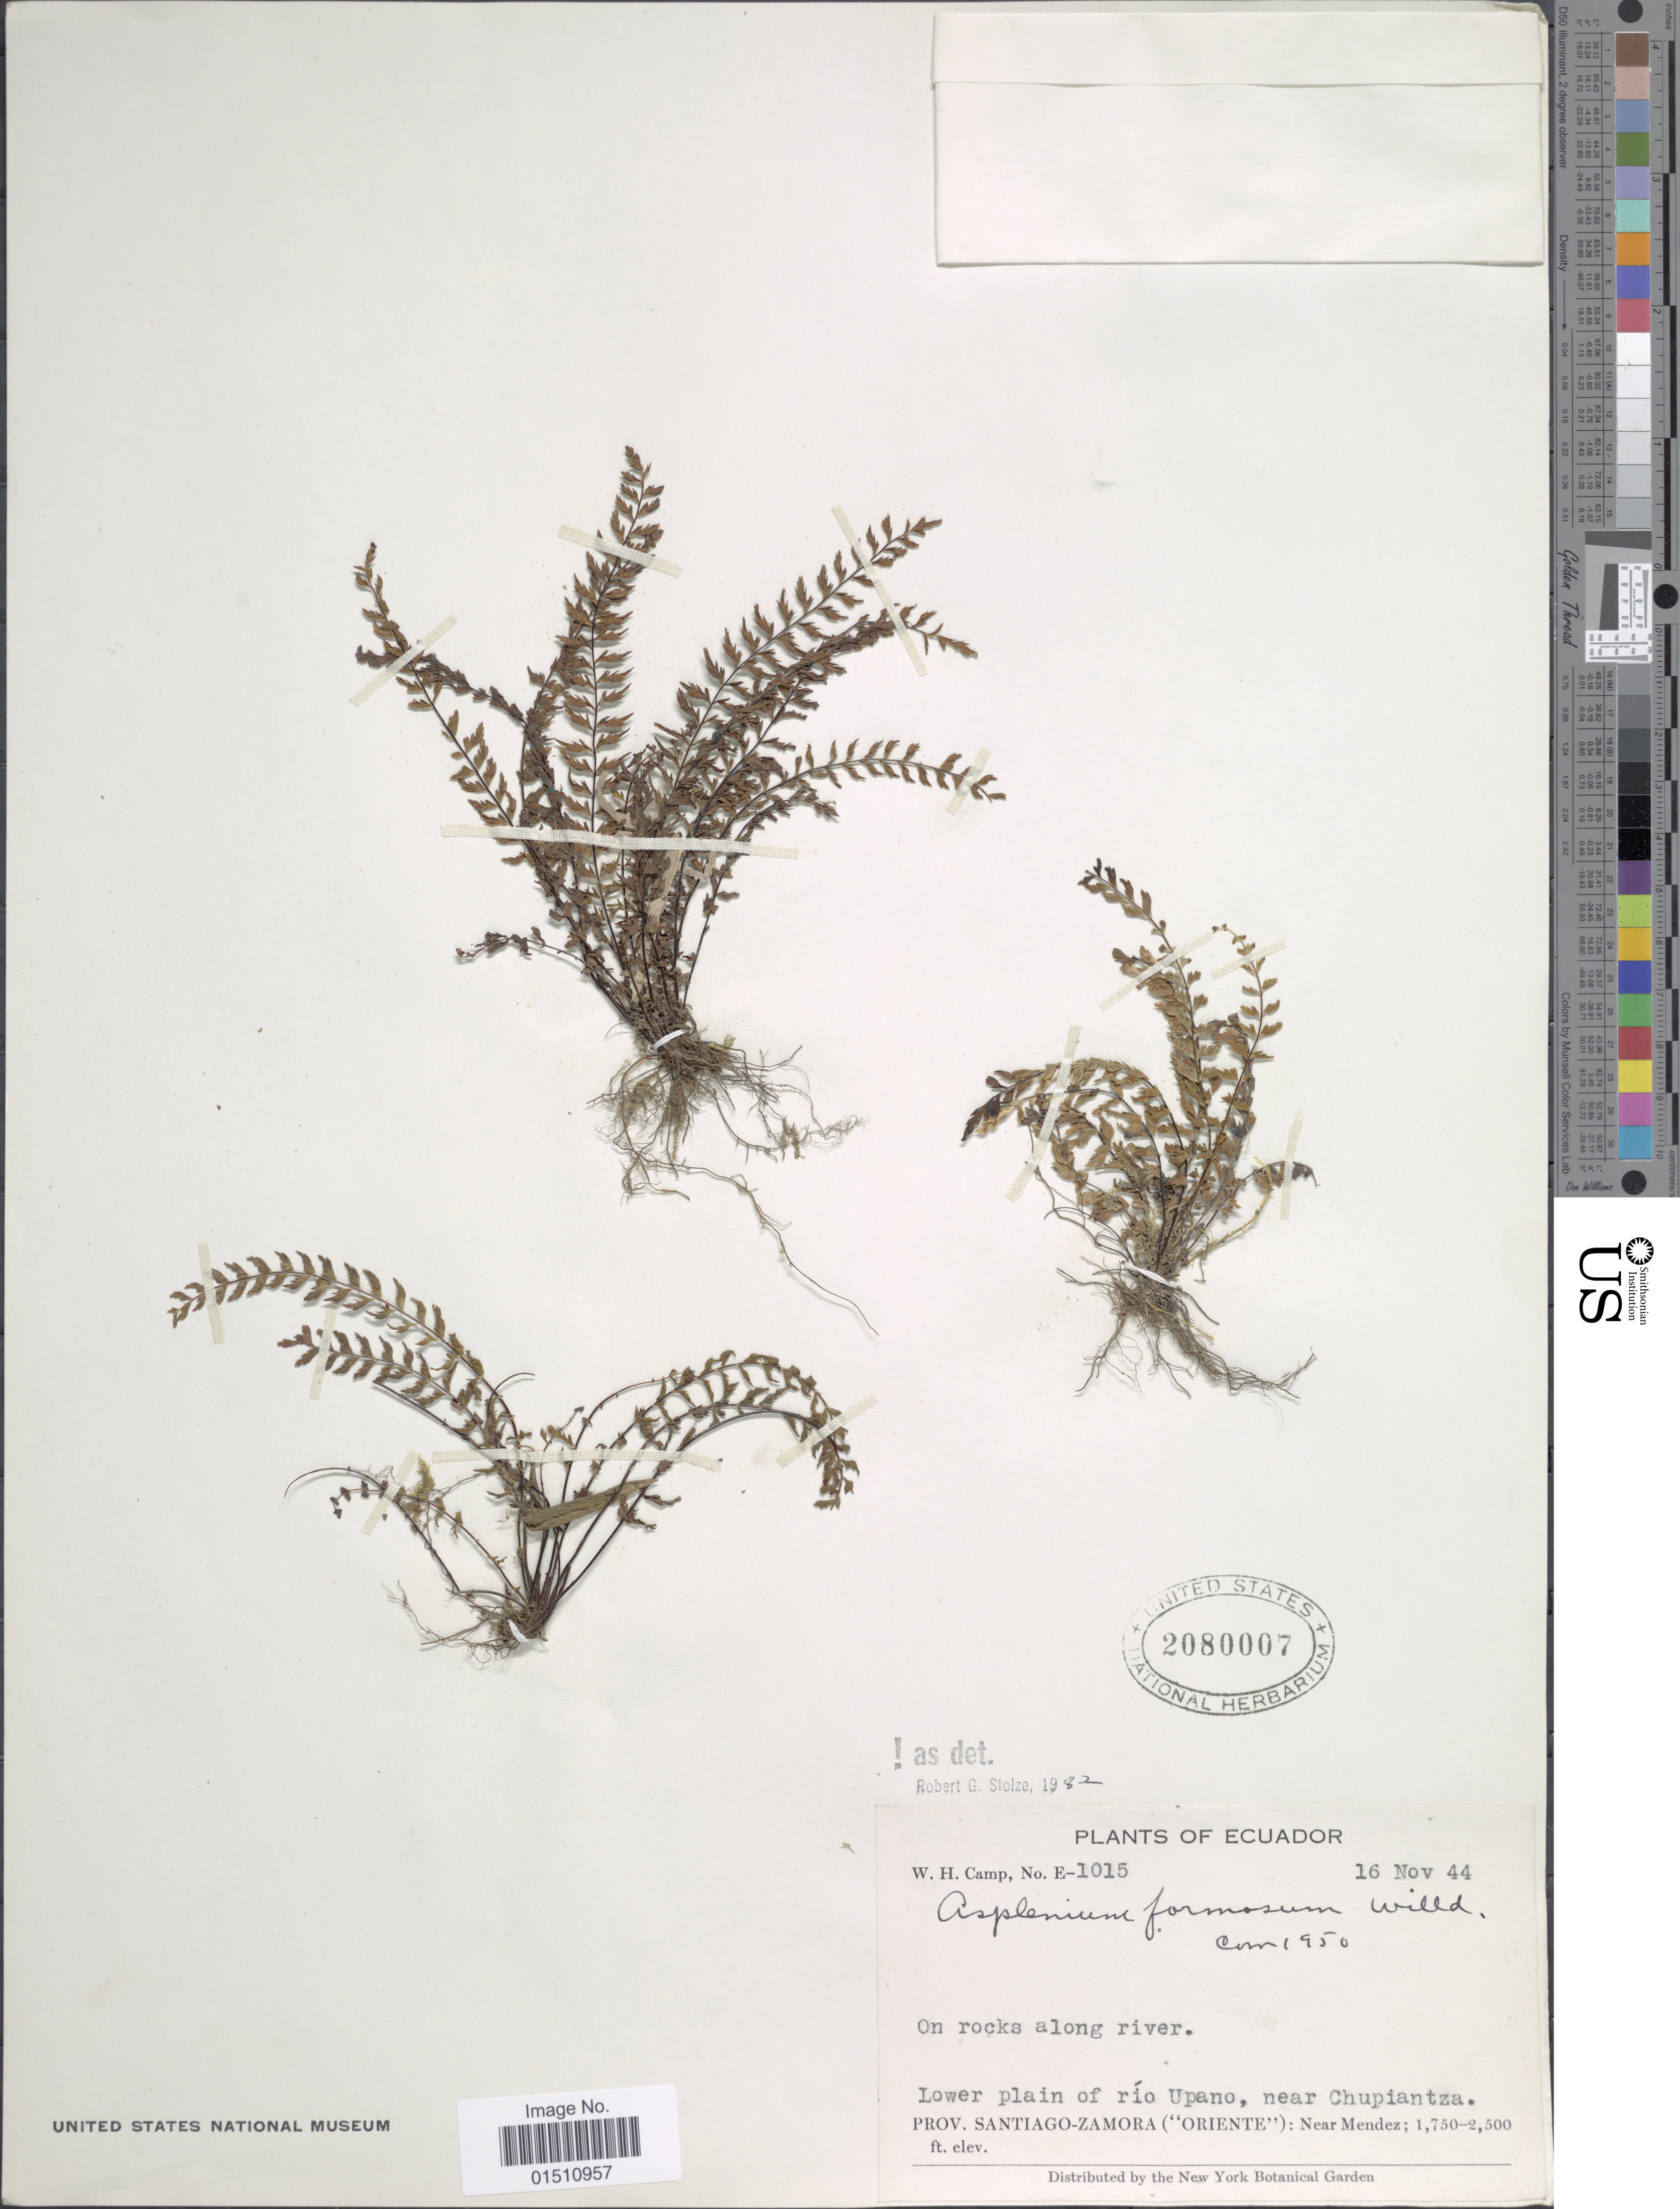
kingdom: Plantae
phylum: Tracheophyta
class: Polypodiopsida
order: Polypodiales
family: Aspleniaceae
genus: Asplenium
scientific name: Asplenium formosum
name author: Willd.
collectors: W. H. Camp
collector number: E-1015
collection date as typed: Transcribed d/m/y: 16/11/44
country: Ecuador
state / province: Zamora-Chinchipe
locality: Ecuador, lower plain of rio Upano, near Chupiantza, Prov. Santiago-Zamora ("Oriente"): near Mendez.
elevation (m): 533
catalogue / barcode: US 2080007